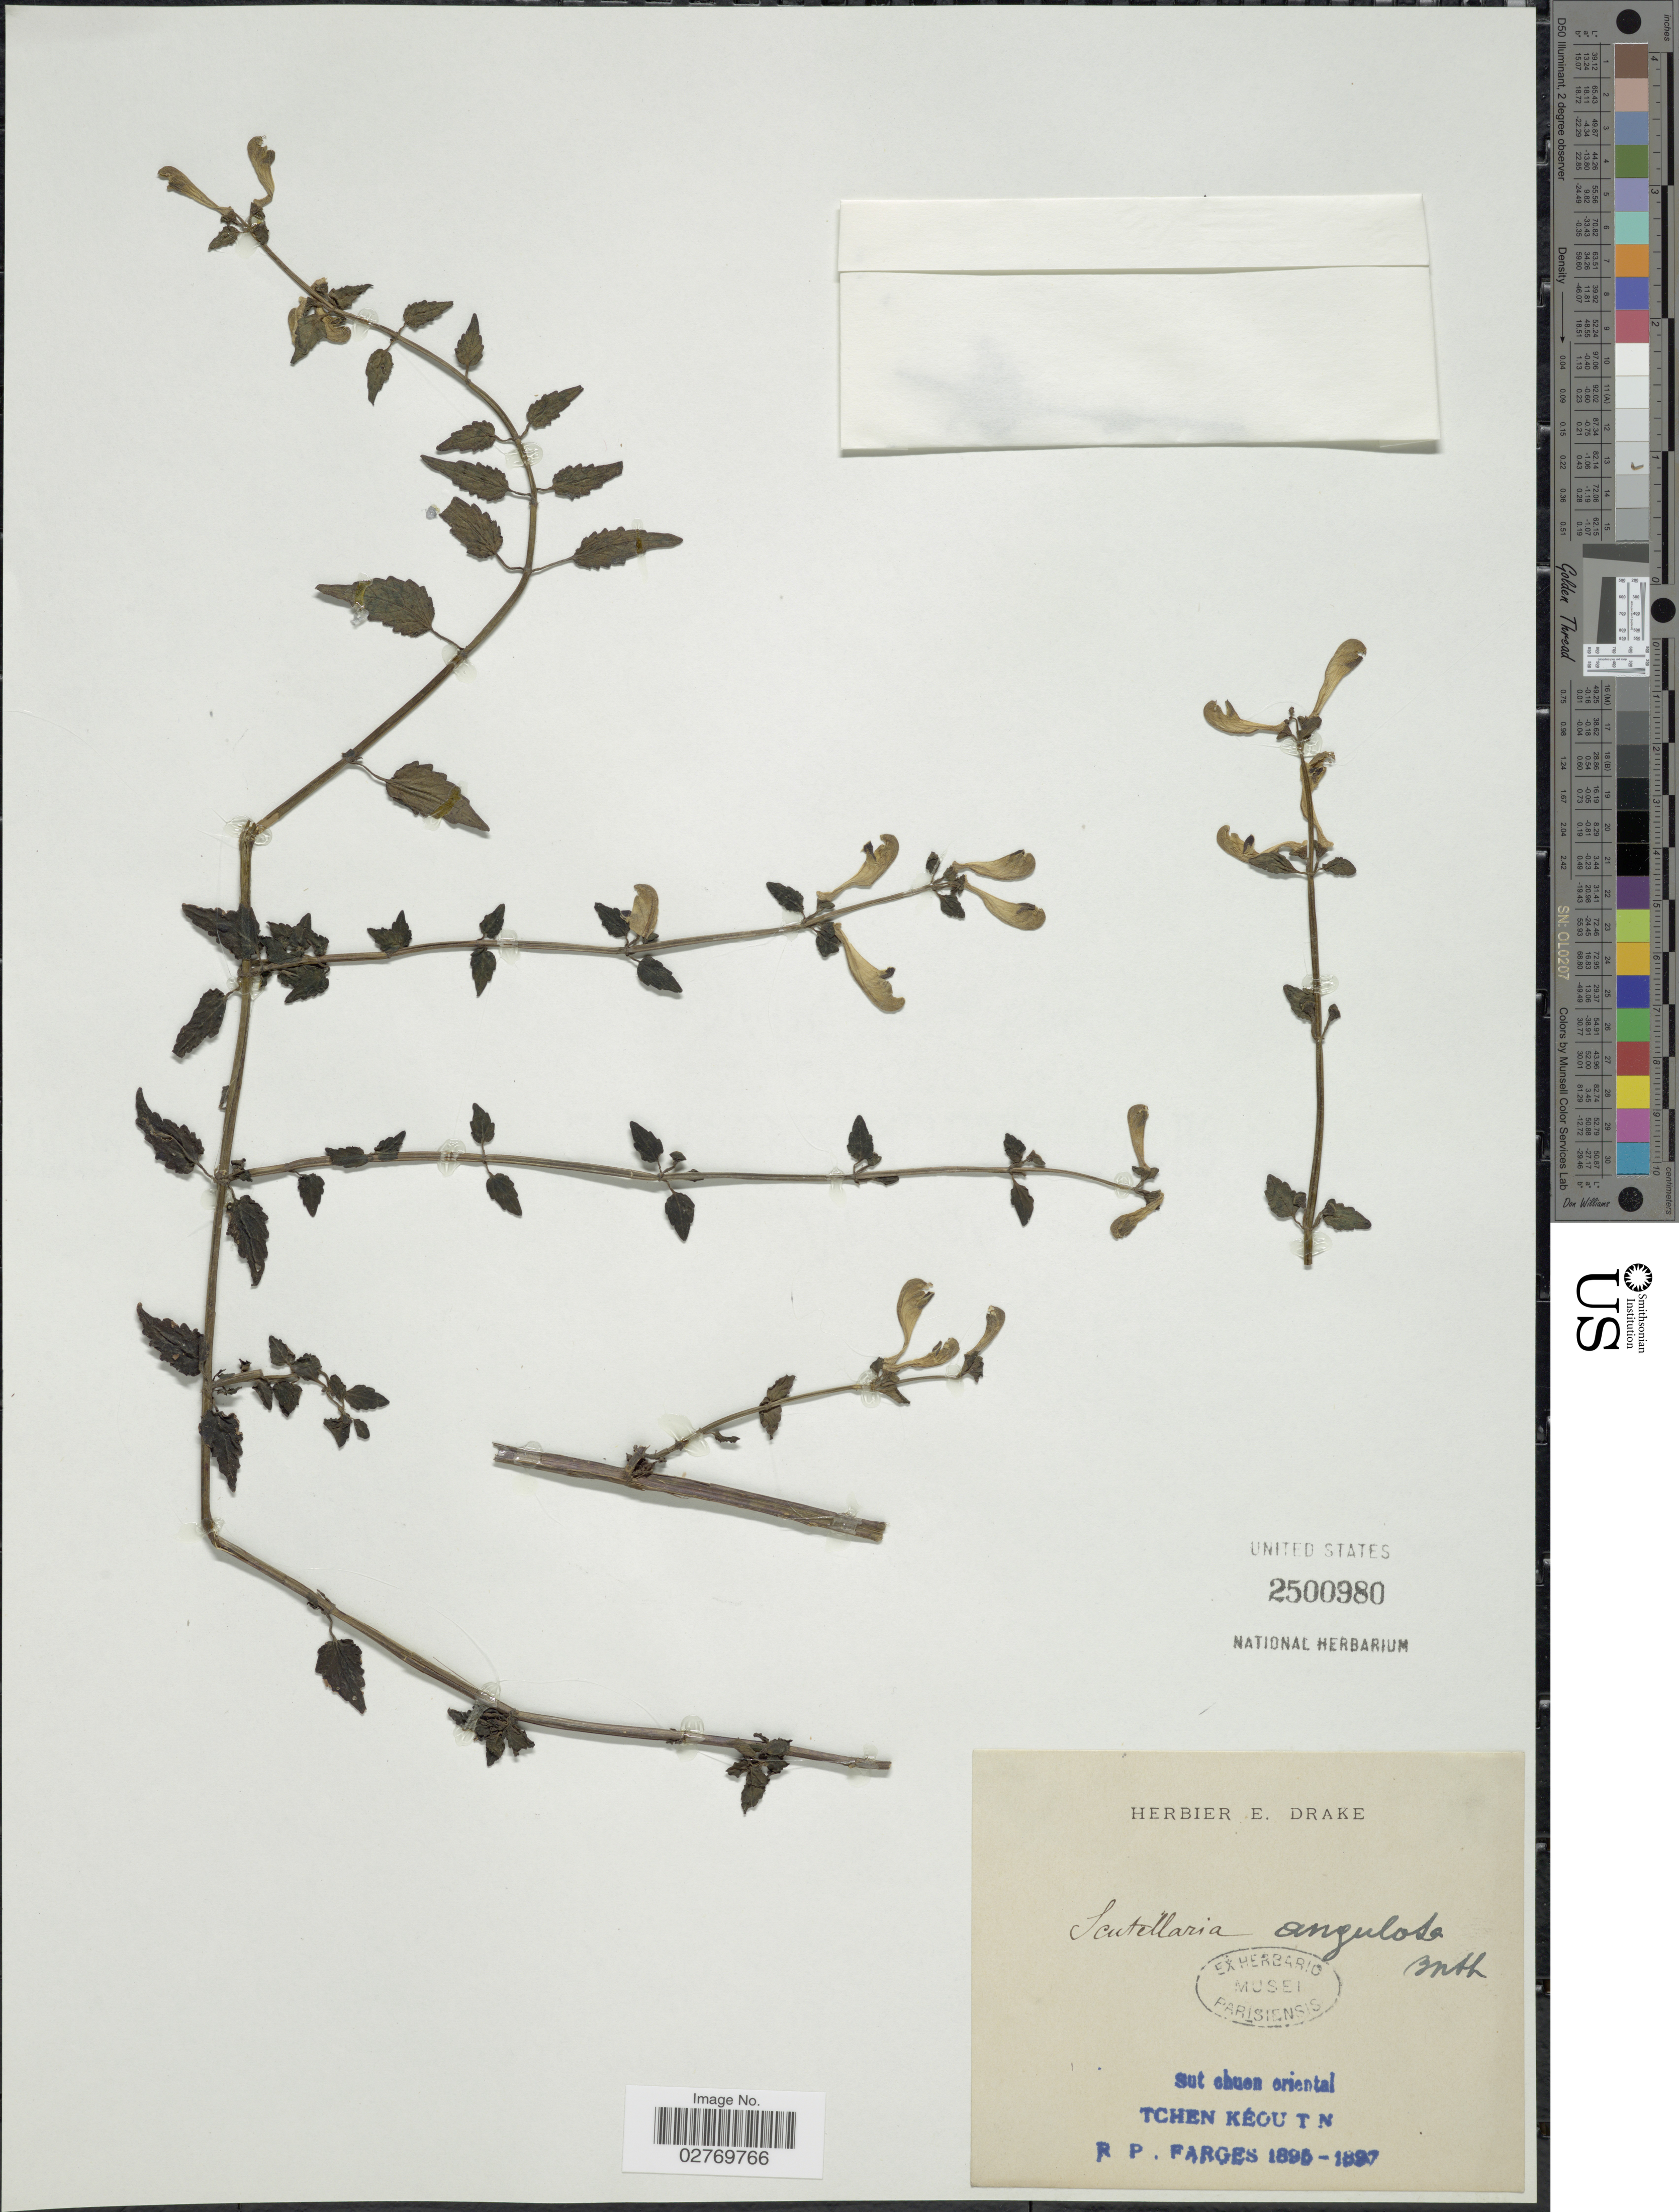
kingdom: Plantae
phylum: Tracheophyta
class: Magnoliopsida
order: Lamiales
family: Lamiaceae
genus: Scutellaria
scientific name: Scutellaria angulosa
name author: Benth.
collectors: R. Farges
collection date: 1895/1897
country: China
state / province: Sichuan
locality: Sut chuen oriental, Tchen Kéou T N.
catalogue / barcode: US 2500980